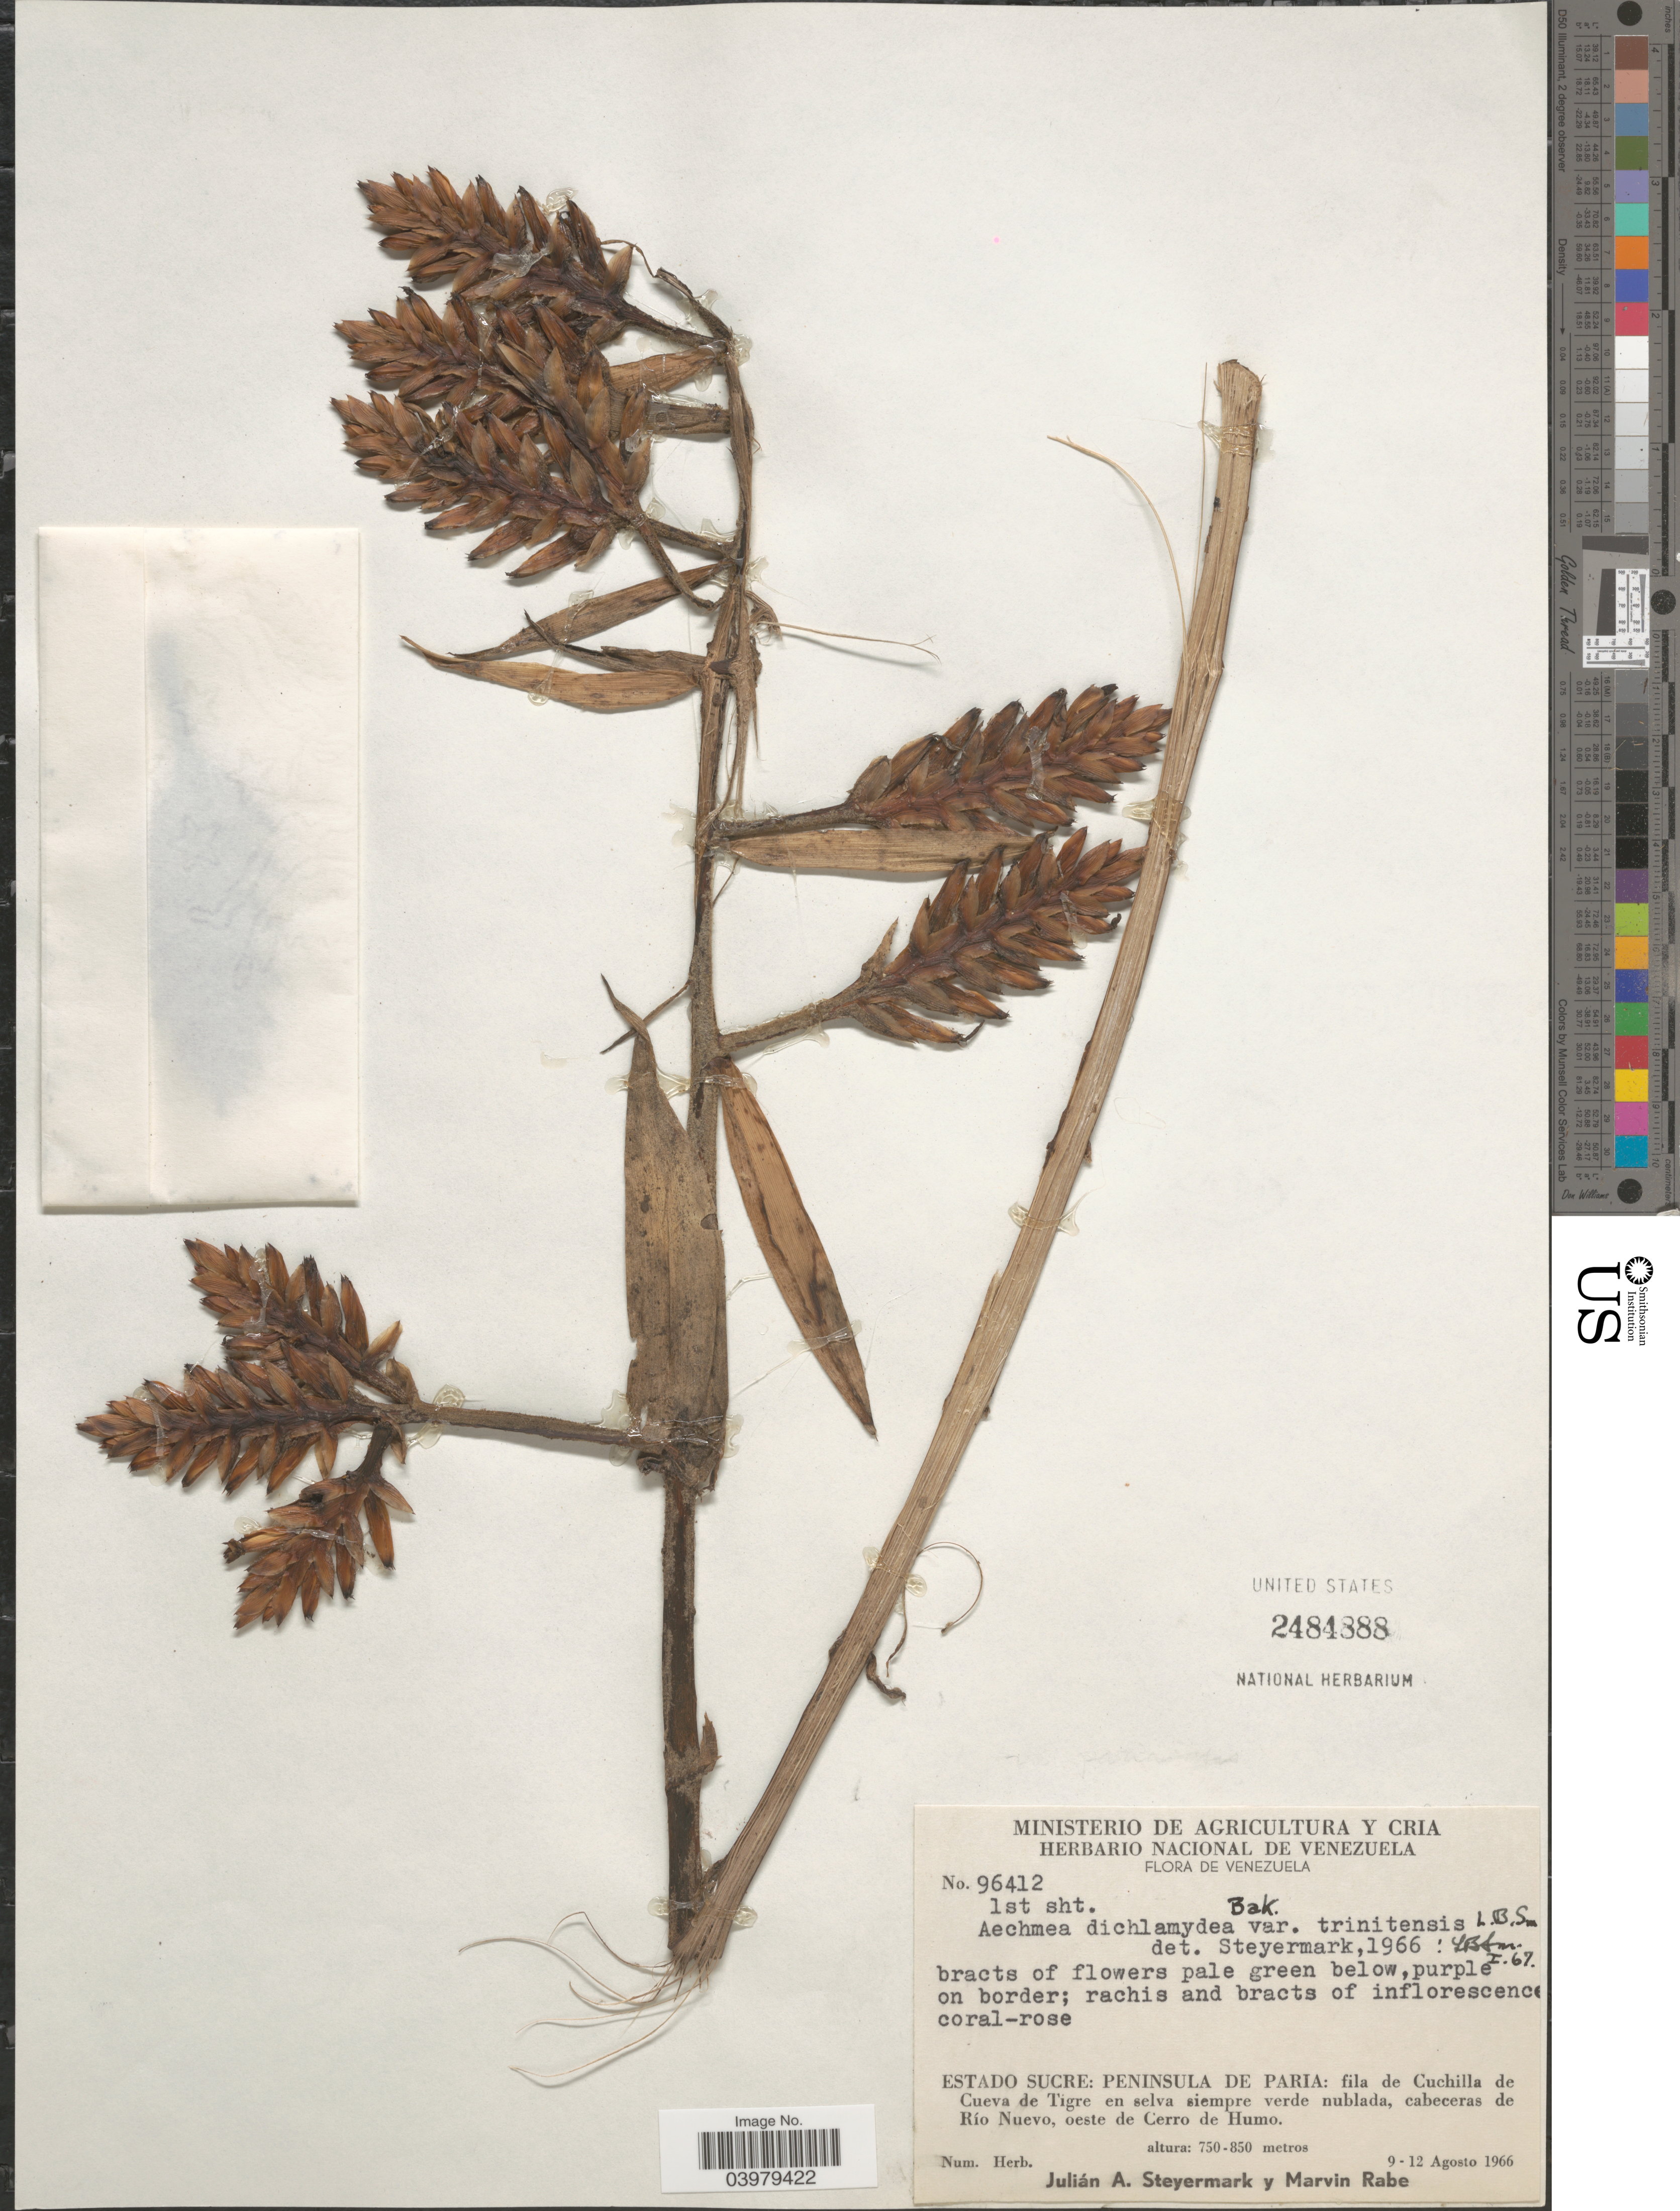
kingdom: Plantae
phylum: Tracheophyta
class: Liliopsida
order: Poales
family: Bromeliaceae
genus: Aechmea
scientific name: Aechmea dichlamydea var. trinitensis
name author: L.B. Sm.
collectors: J. Steyermark & M. Rabe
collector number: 96412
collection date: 1966-08-09/1966-08-12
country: Venezuela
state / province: Sucre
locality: Peninsula de Paria: fila de Cuchilla de Cueva de Tigre en selva siempre verde nublada, cabeceras de Río Nuevo, oeste de Cerro de Humo.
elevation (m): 750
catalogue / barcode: US 2484888